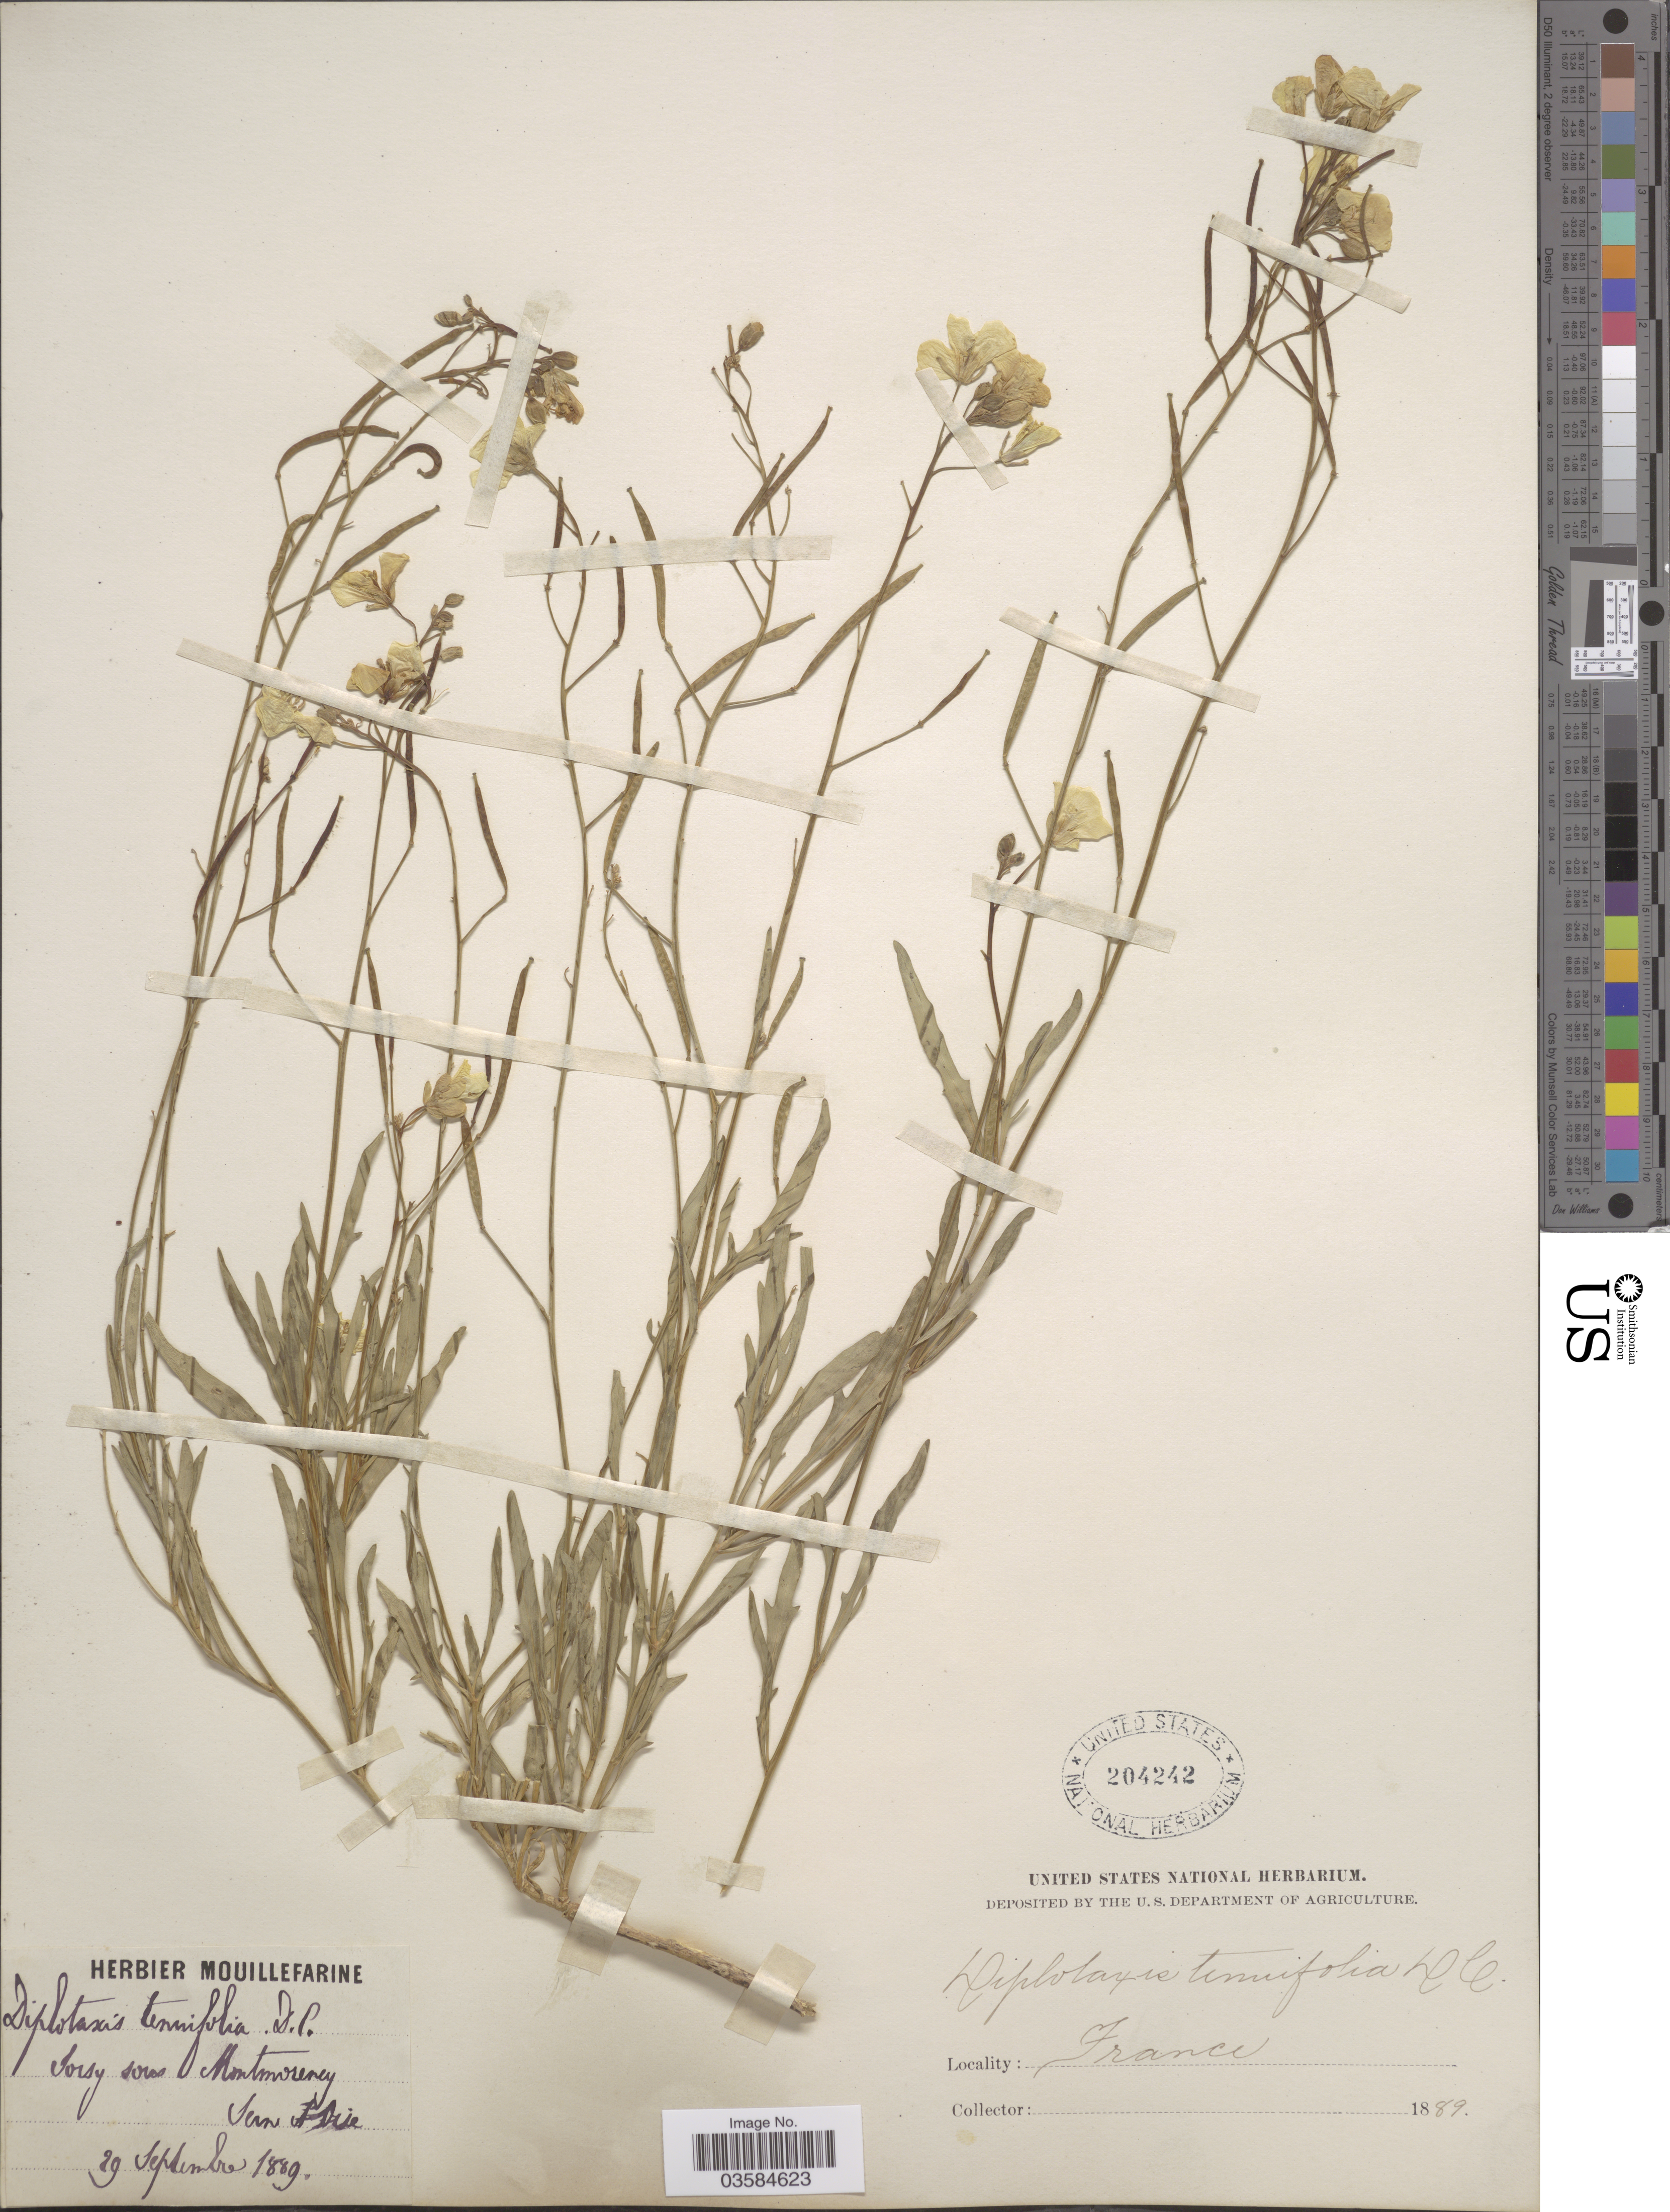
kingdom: Plantae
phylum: Tracheophyta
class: Magnoliopsida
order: Brassicales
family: Brassicaceae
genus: Diplotaxis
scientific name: Diplotaxis tenuifolia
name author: (L.) DC.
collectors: ex herb. Mouillefarine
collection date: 1889-09-29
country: France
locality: Soisy sous Montmoreney Seine et Oise.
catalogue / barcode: US 204242